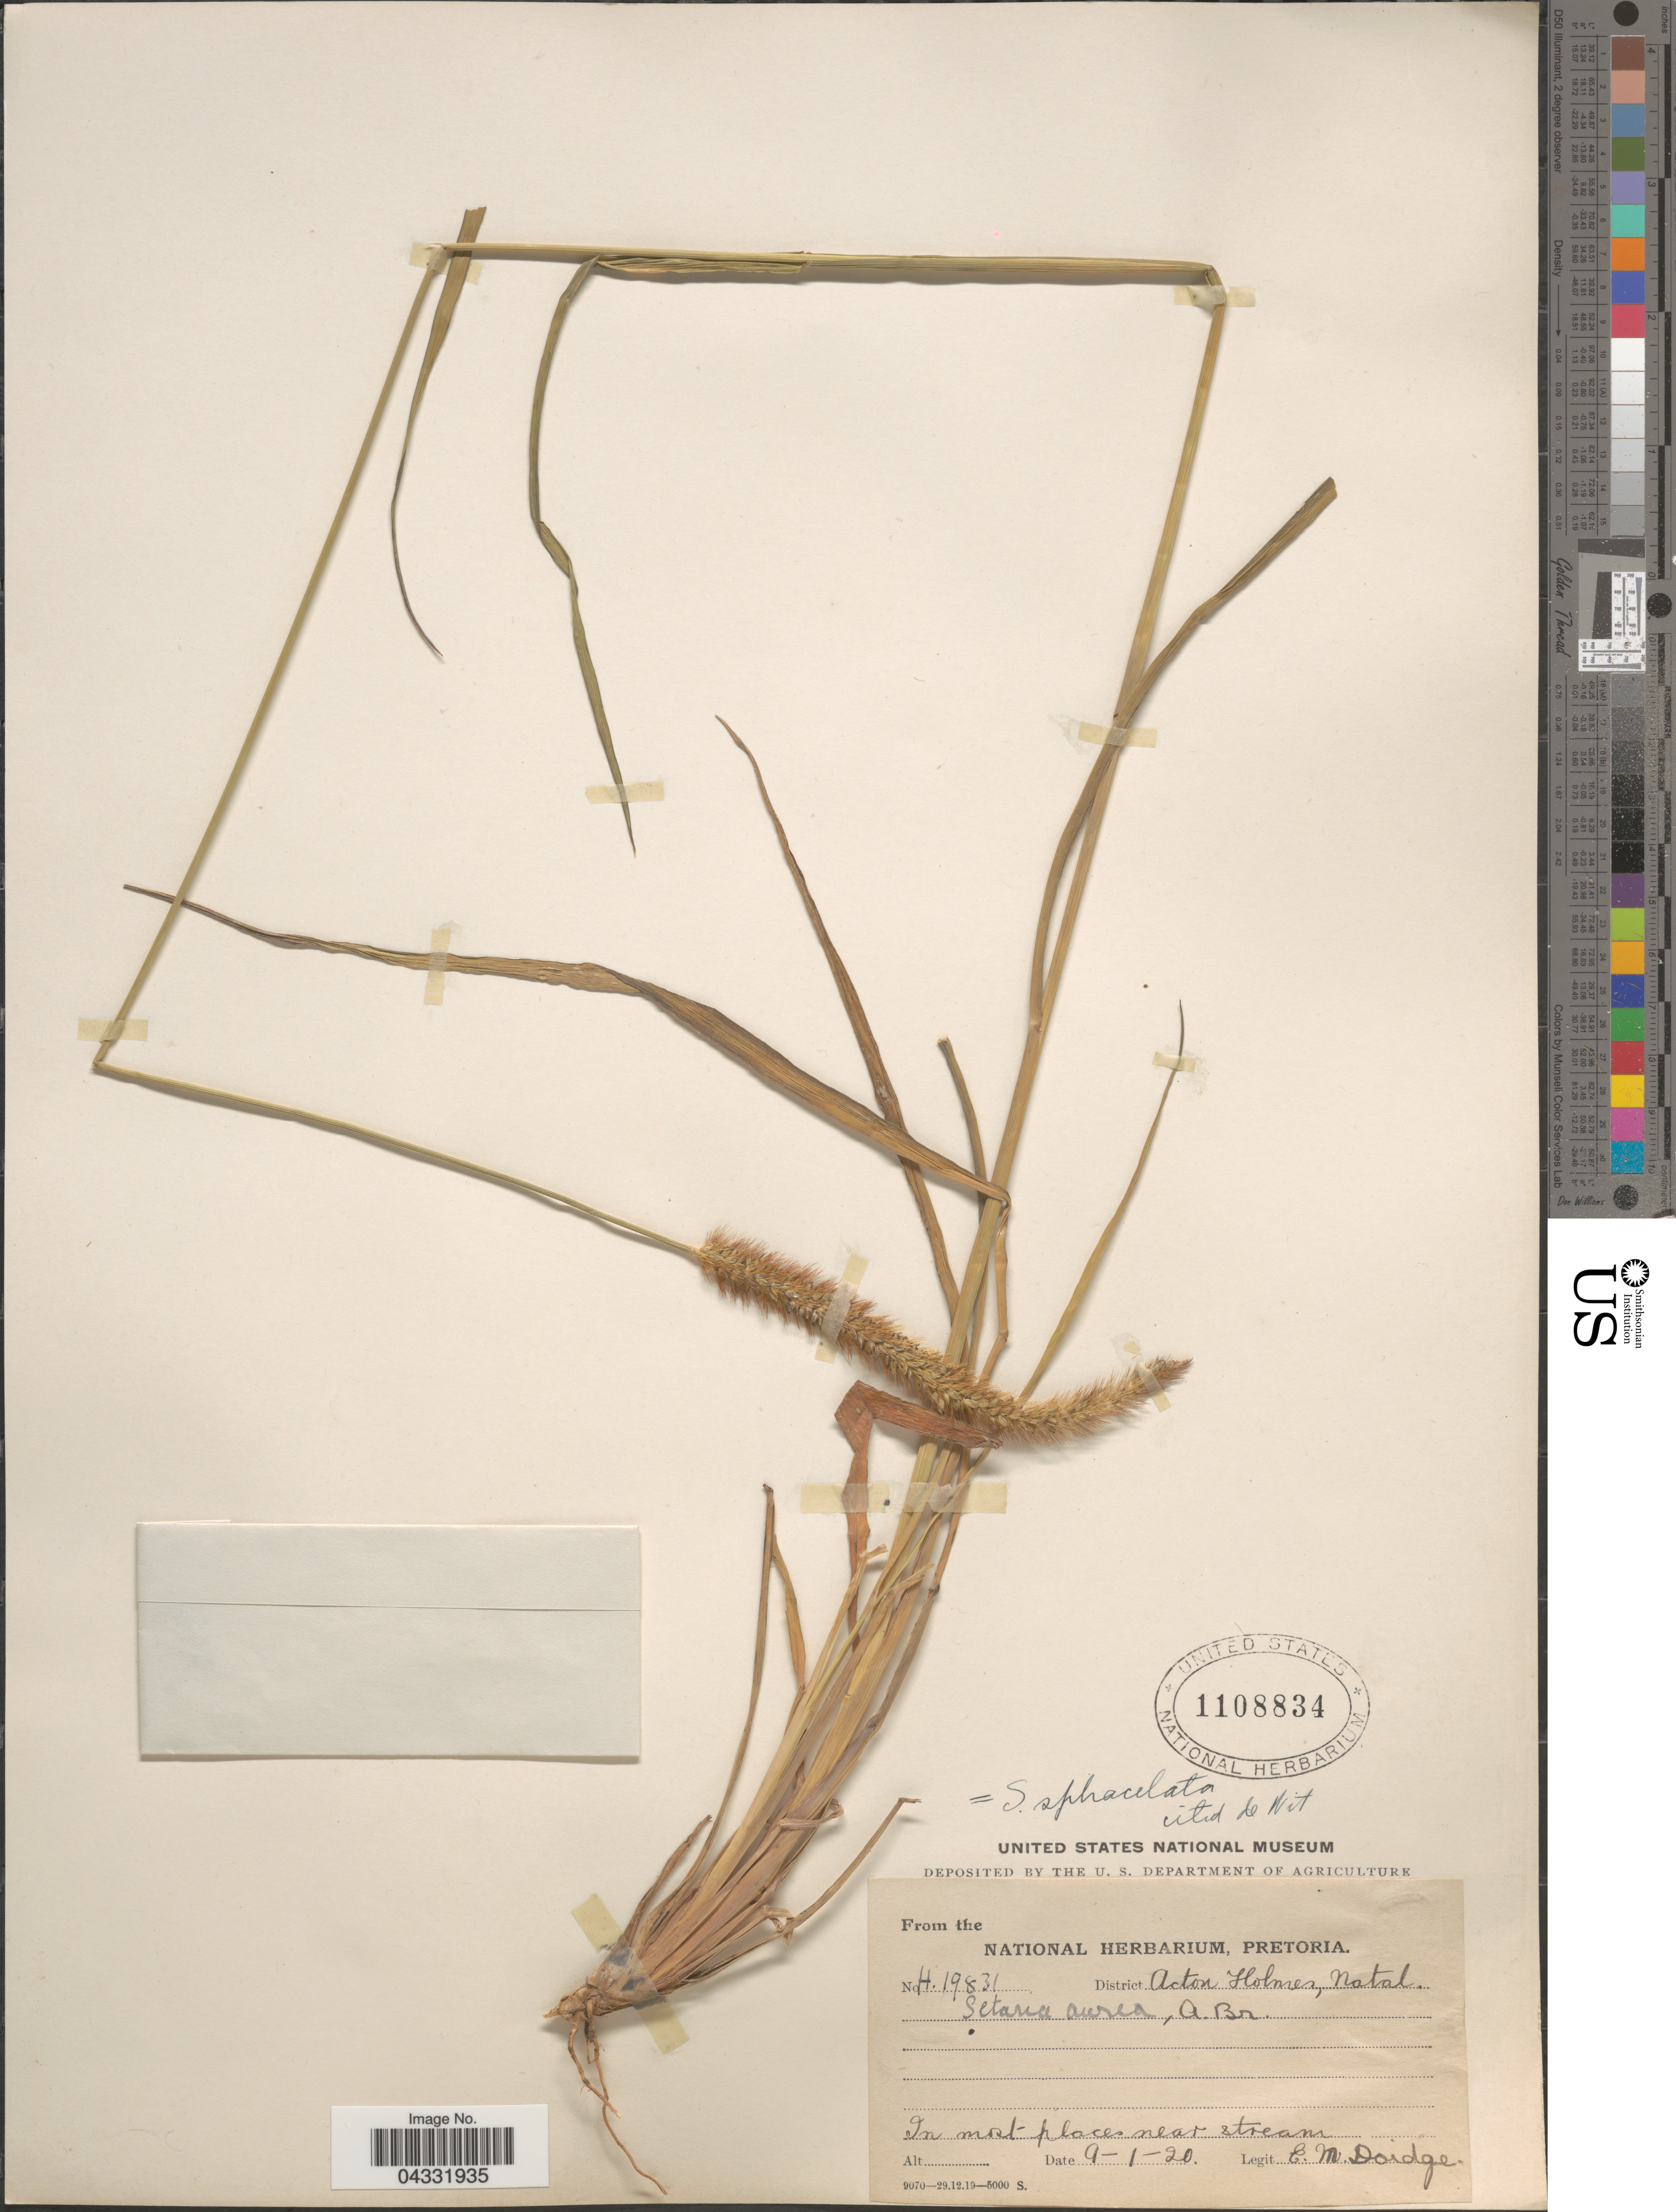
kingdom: Plantae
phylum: Tracheophyta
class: Liliopsida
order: Poales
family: Poaceae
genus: Setaria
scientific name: Setaria sphacelata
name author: (Schumach.) Stapf & Hubb. ex Moss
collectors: E. Doidge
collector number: H19831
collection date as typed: Transcribed d/m/y: 9/1/20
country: South Africa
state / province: KwaZulu-Natal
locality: District Acton Homes.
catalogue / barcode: US 1108834